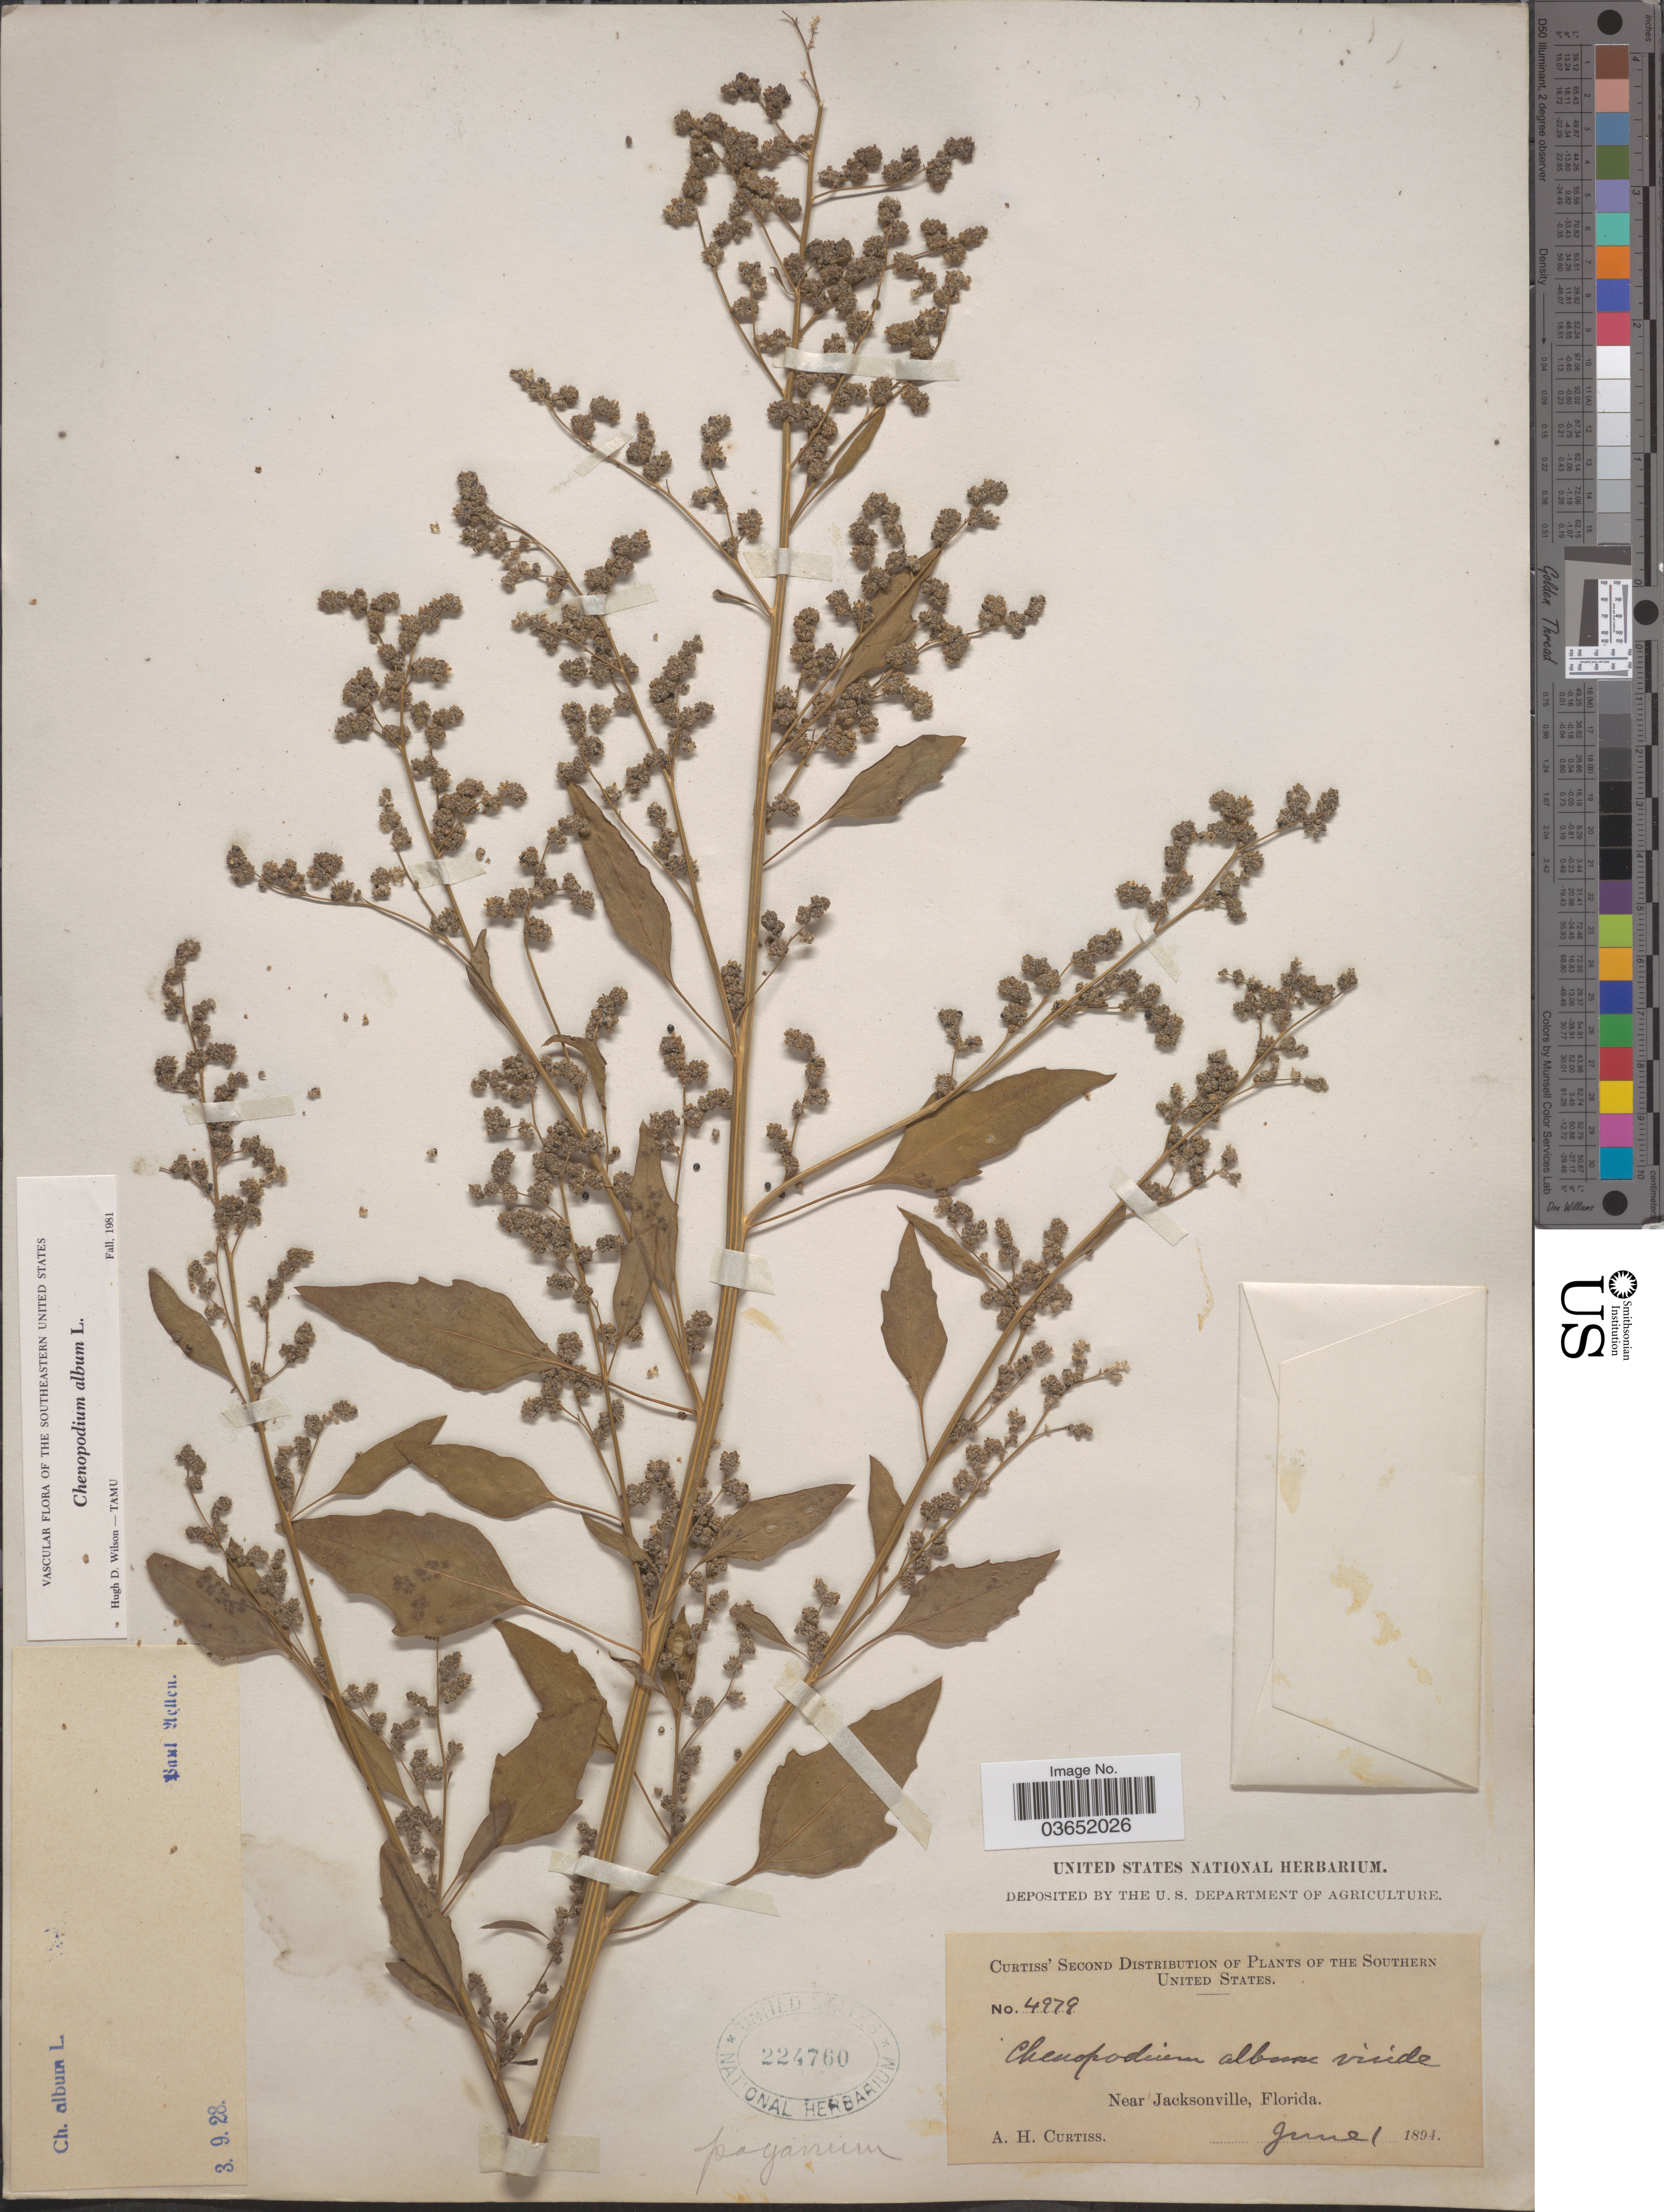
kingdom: Plantae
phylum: Tracheophyta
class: Magnoliopsida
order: Caryophyllales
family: Amaranthaceae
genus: Chenopodium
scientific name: Chenopodium album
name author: L.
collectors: A. H. Curtiss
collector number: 4979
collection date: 1894-06-01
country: United States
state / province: Florida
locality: Near Jacksonville.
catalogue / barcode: US 224760